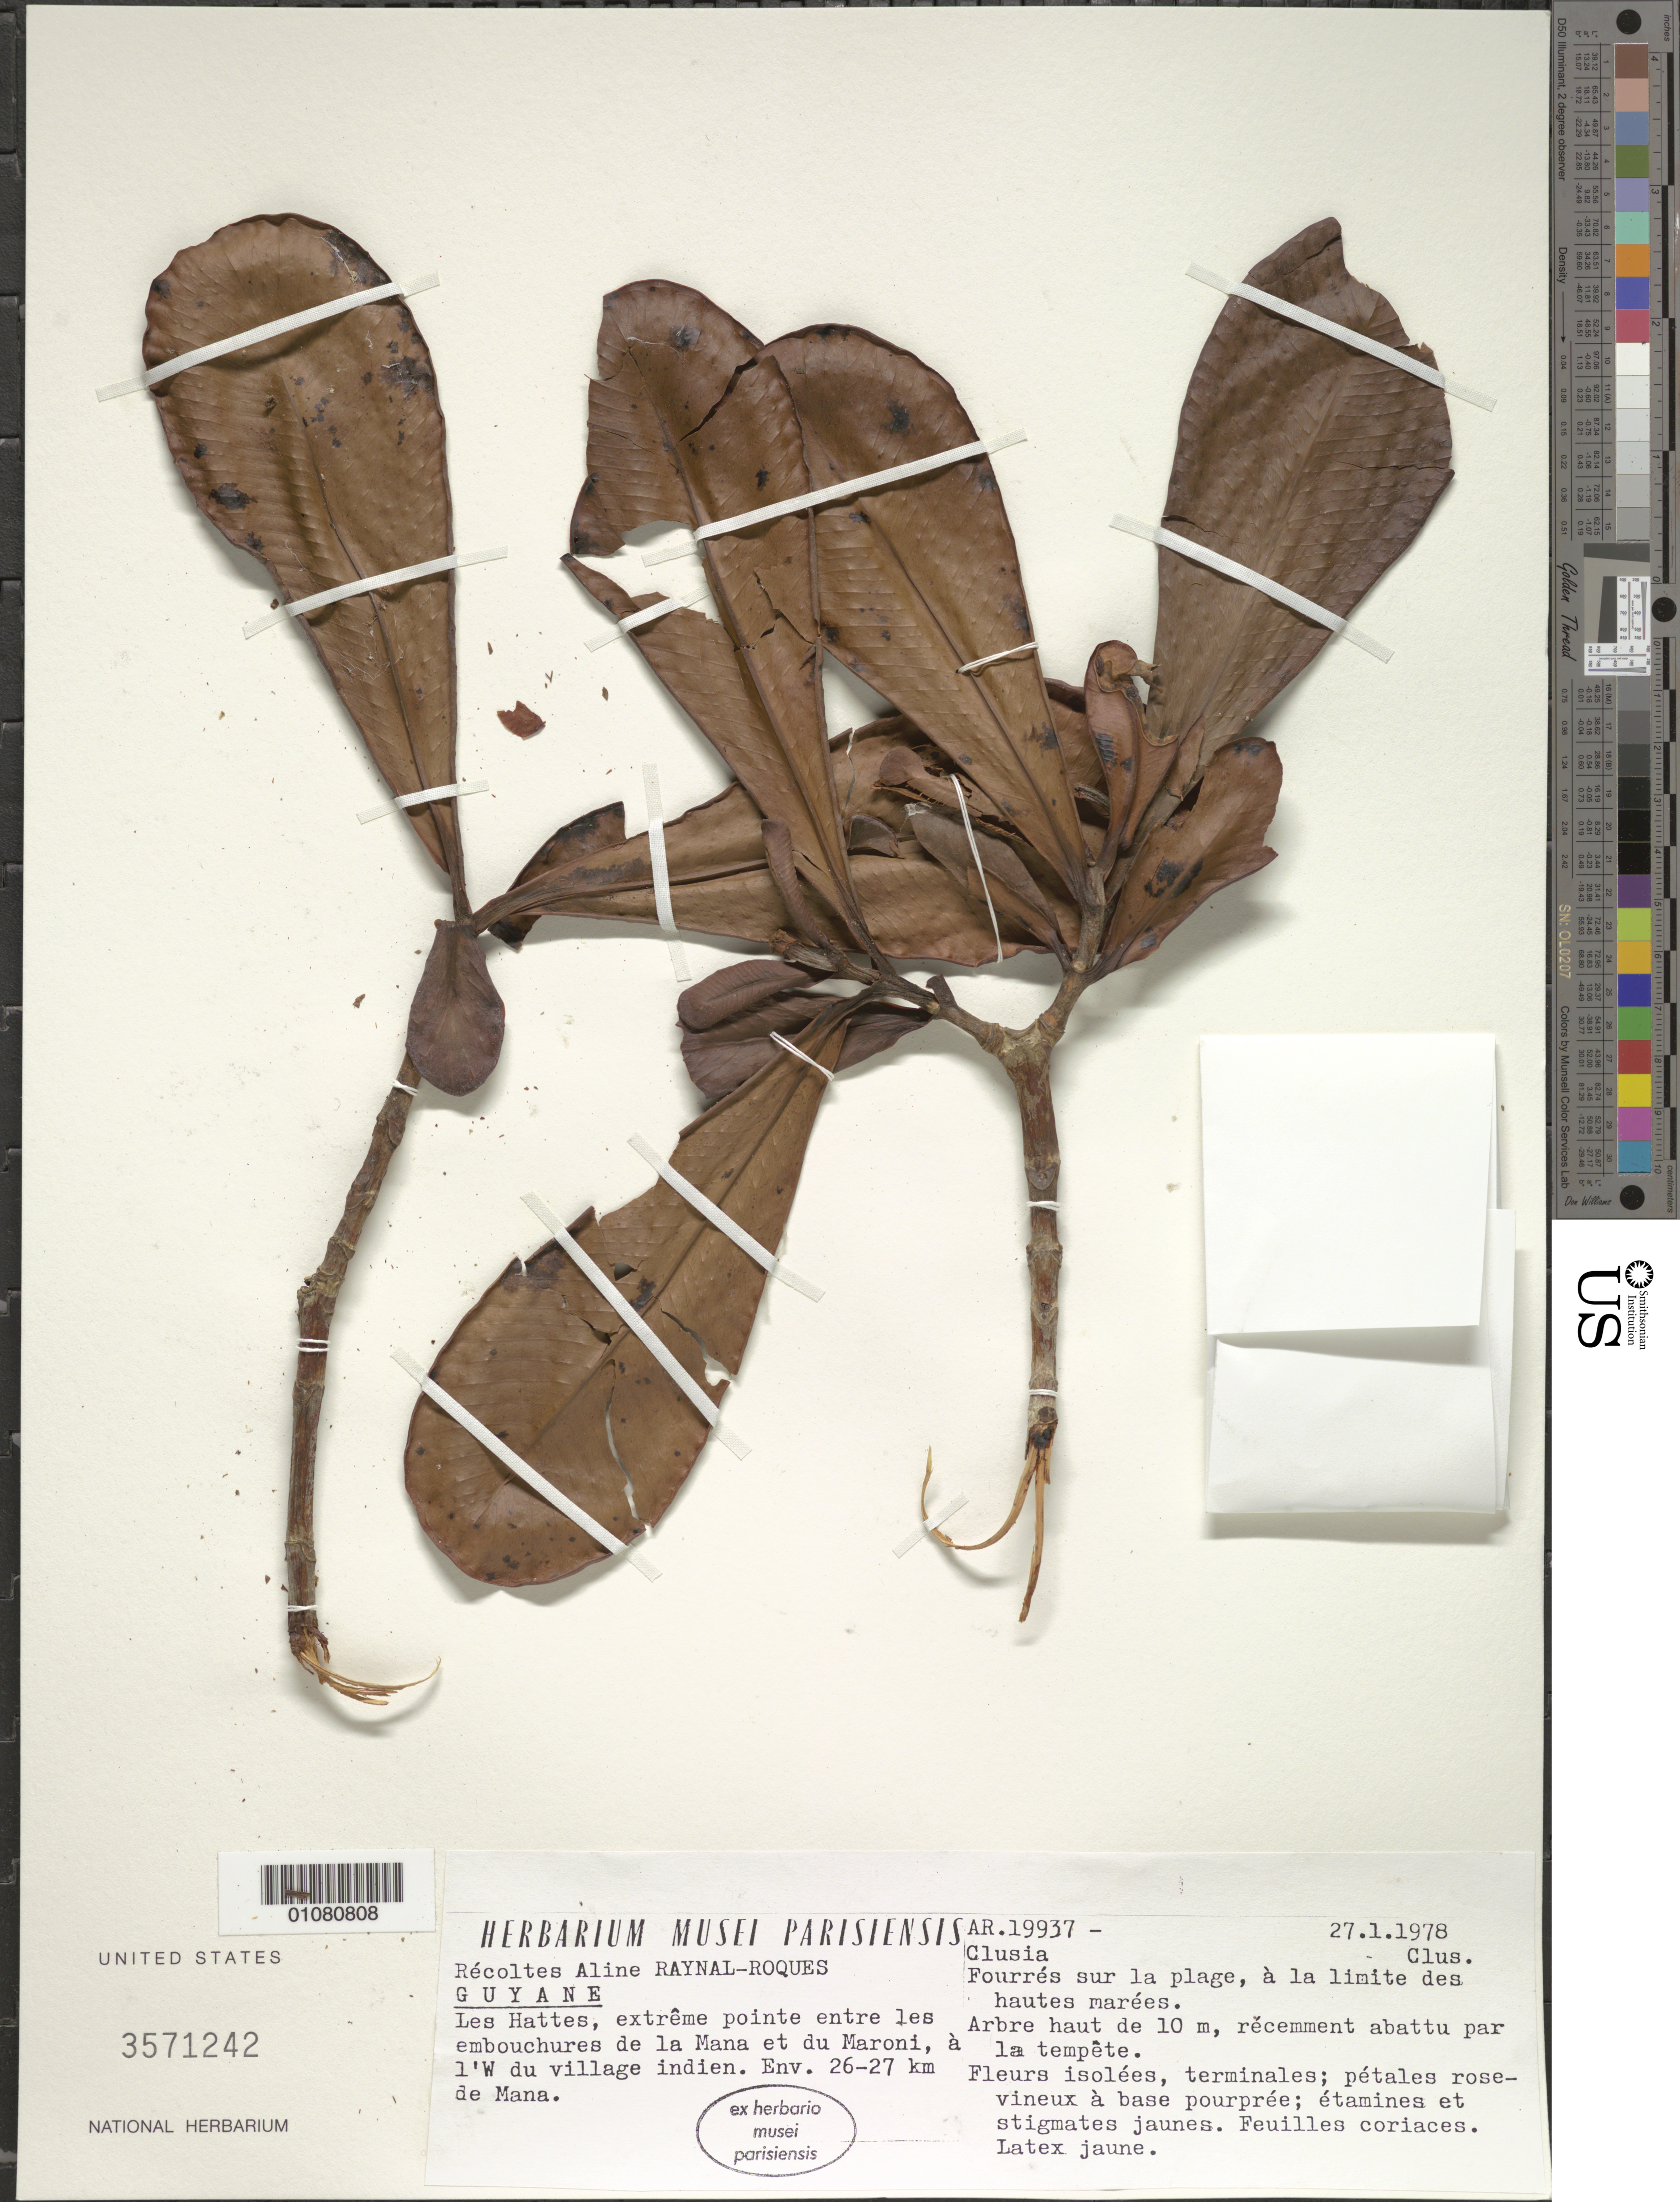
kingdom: Plantae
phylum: Tracheophyta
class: Magnoliopsida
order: Malpighiales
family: Clusiaceae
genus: Clusia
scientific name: Clusia sp.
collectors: A. M. Raynal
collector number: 19937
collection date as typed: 27-Jan-78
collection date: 1978-01-27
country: French Guiana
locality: Les Hattes, extreme pointe entre les embouchures de la Mana et du Maroni, a l'W du village indien. Env. 26-27km de Mana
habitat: Fourres sur la plage, a la limite des hautes marees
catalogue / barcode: US 3571242